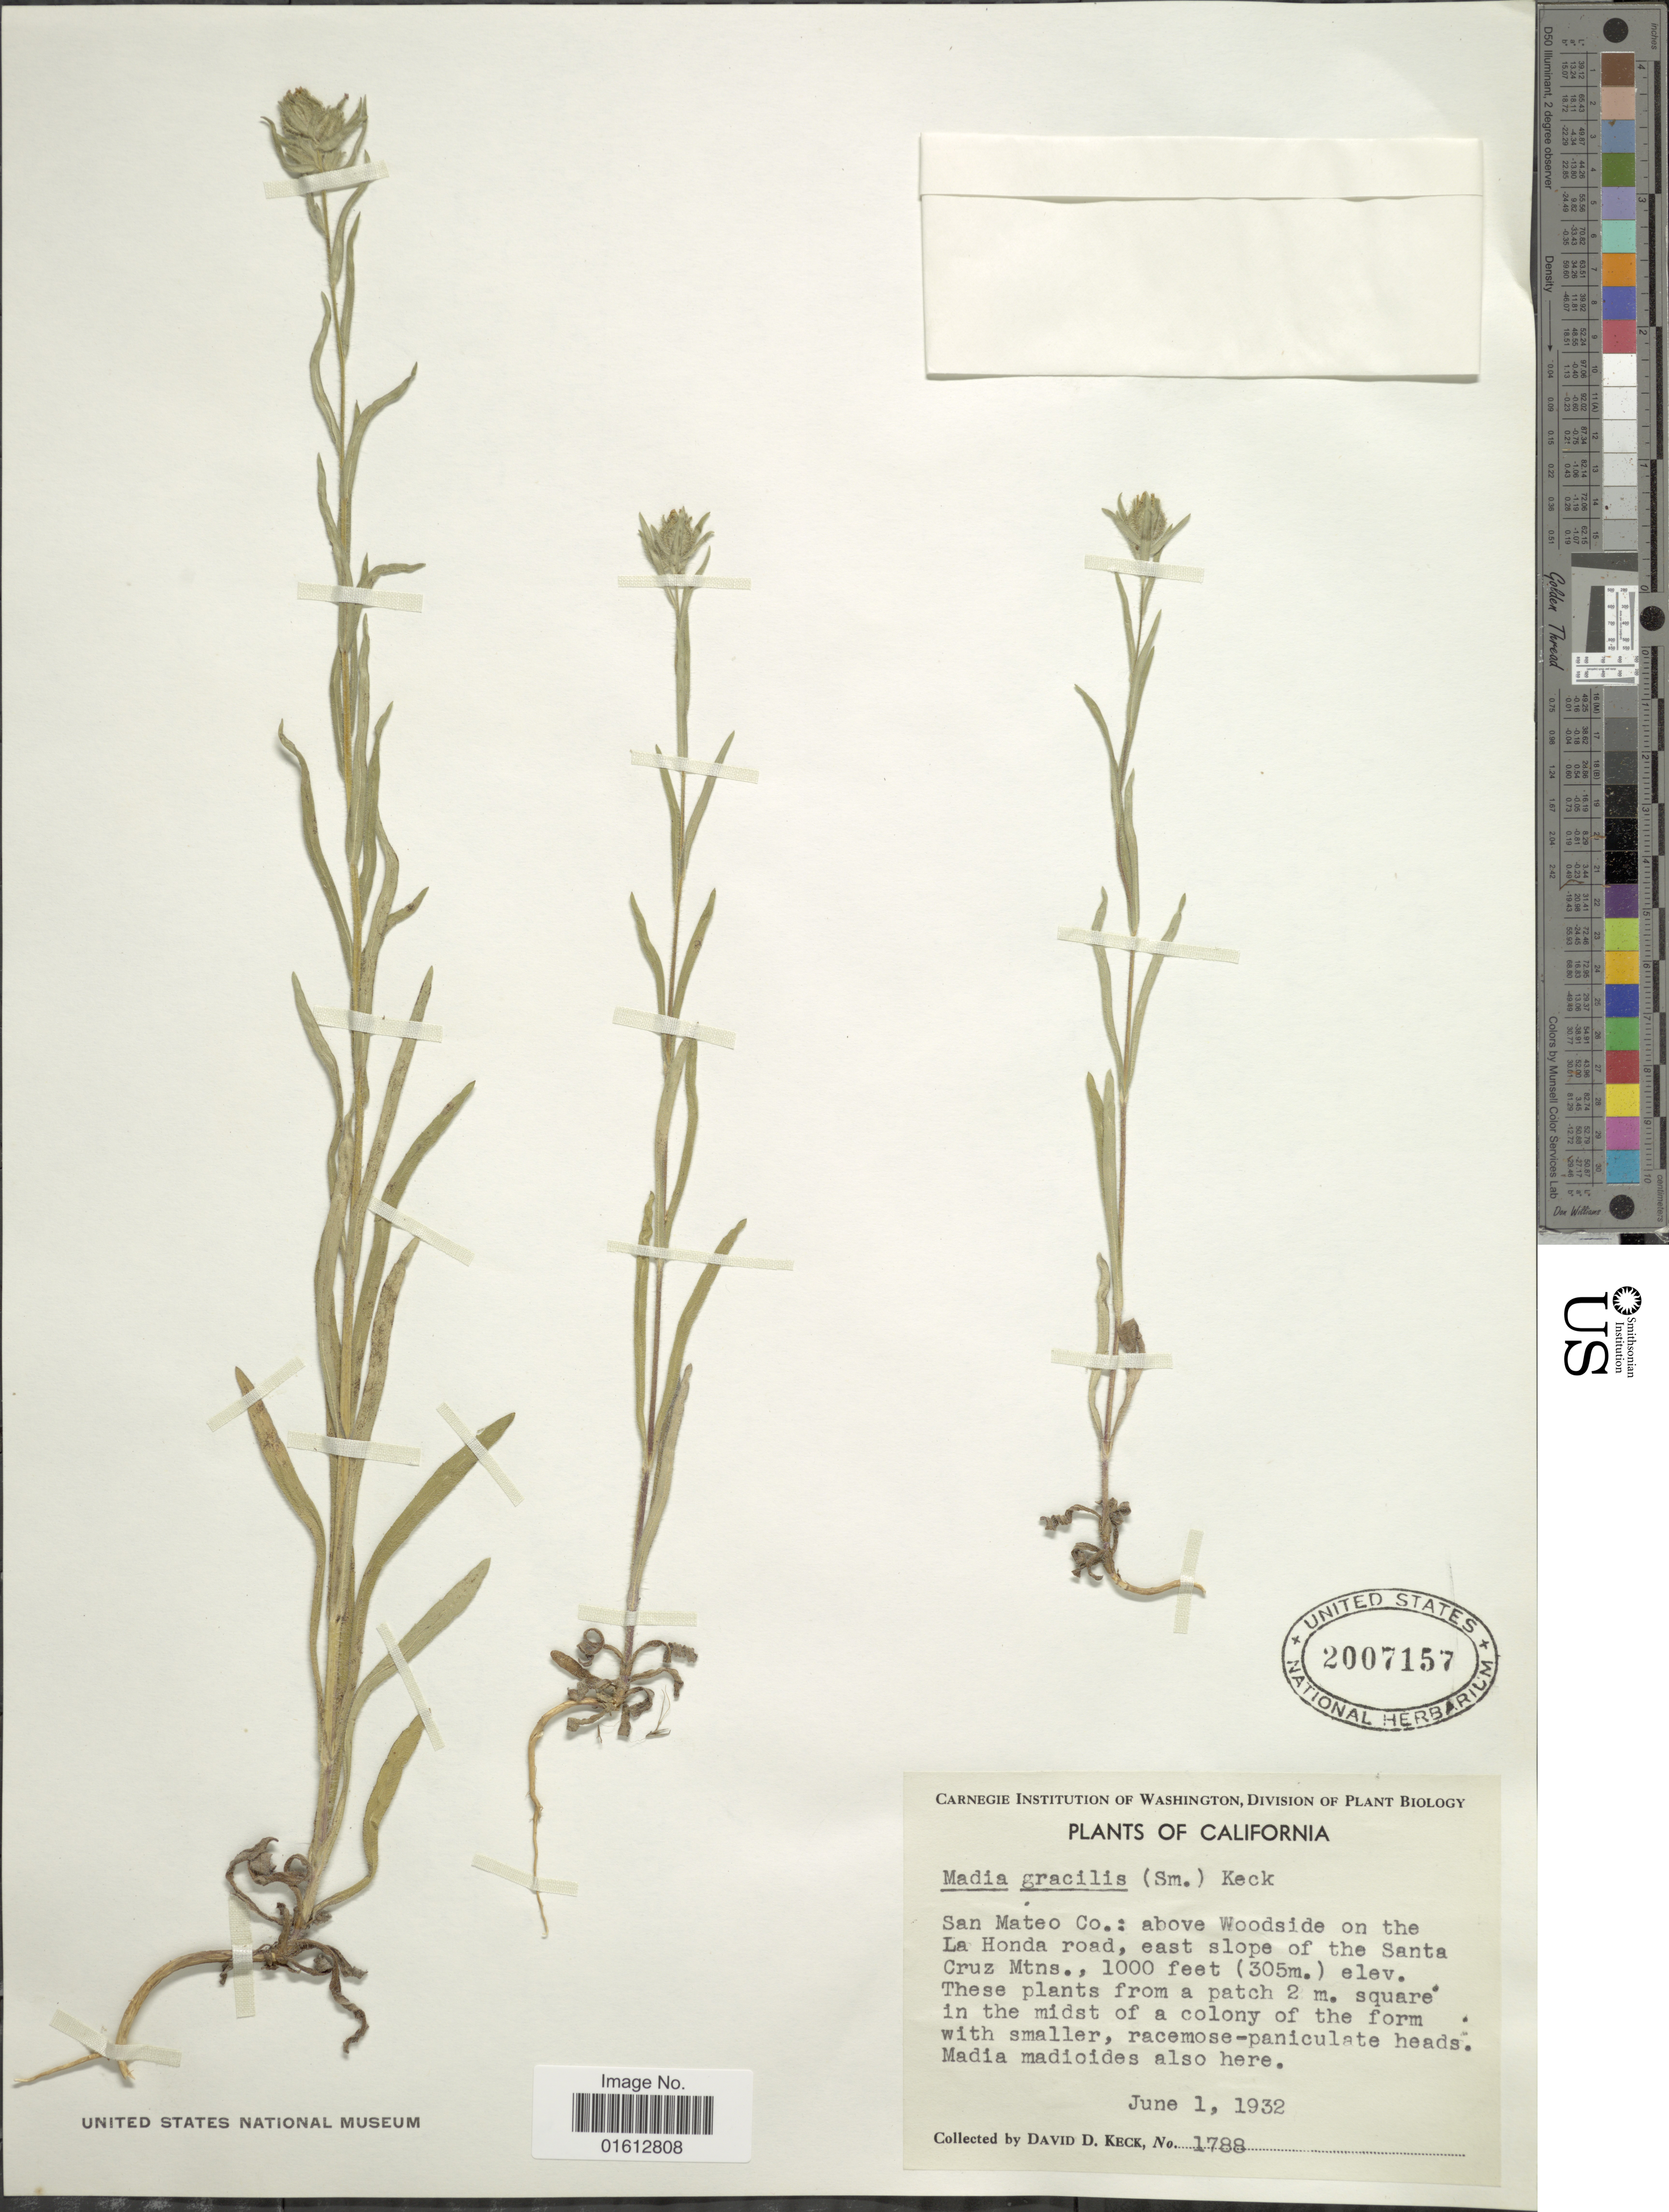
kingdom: Plantae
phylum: Tracheophyta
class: Magnoliopsida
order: Asterales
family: Asteraceae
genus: Madia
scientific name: Madia gracilis subsp. gracilis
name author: (Sm.) D.D. Keck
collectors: D. D. Keck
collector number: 1788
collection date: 1932-06-01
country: United States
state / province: California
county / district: San Mateo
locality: California, San mateo Co.: above Woodside on the La Honda road, east slope of the Santa Cruz Mtns.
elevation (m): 305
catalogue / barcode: US 2007157